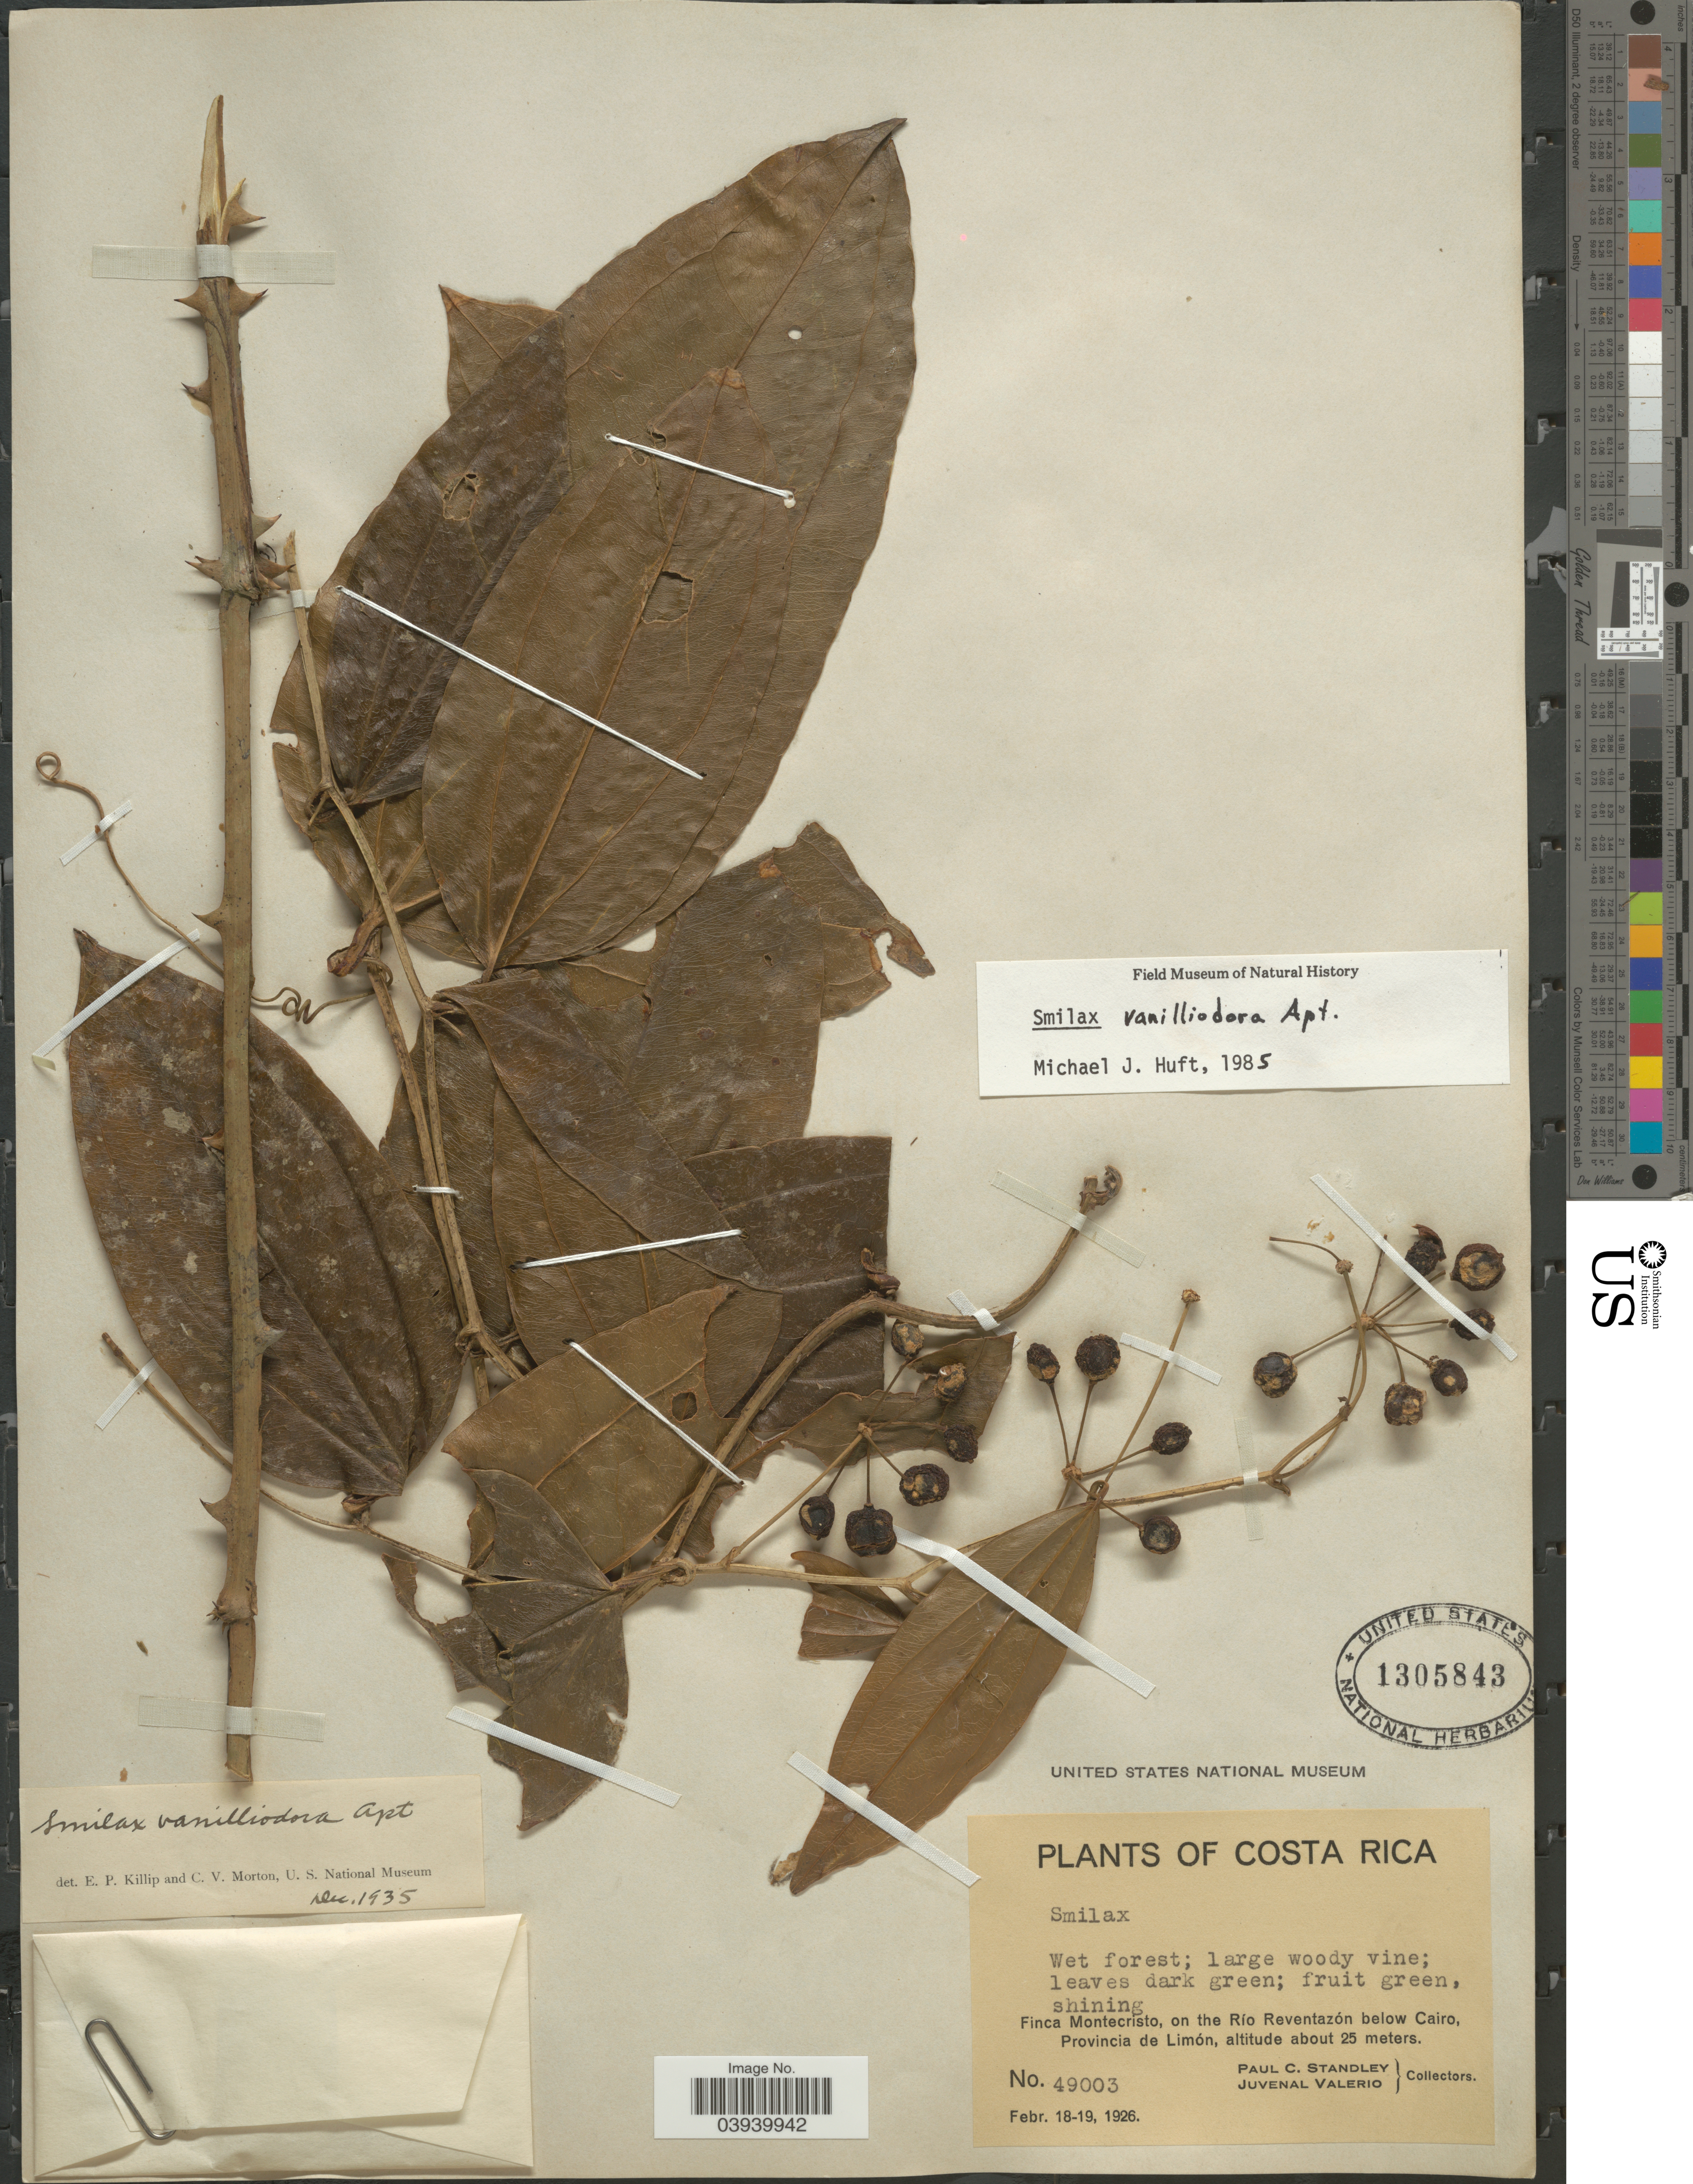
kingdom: Plantae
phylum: Tracheophyta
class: Liliopsida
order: Liliales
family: Smilacaceae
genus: Smilax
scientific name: Smilax vanilliodora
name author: F.W. Apt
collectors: P. C. Standley & J. Valerio R.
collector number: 49003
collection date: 1926-02-18/1926-02-19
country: Costa Rica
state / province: Limón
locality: Finca Montecristo, on the Río Reventazón below Cairo.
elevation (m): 25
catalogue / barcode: US 1305843